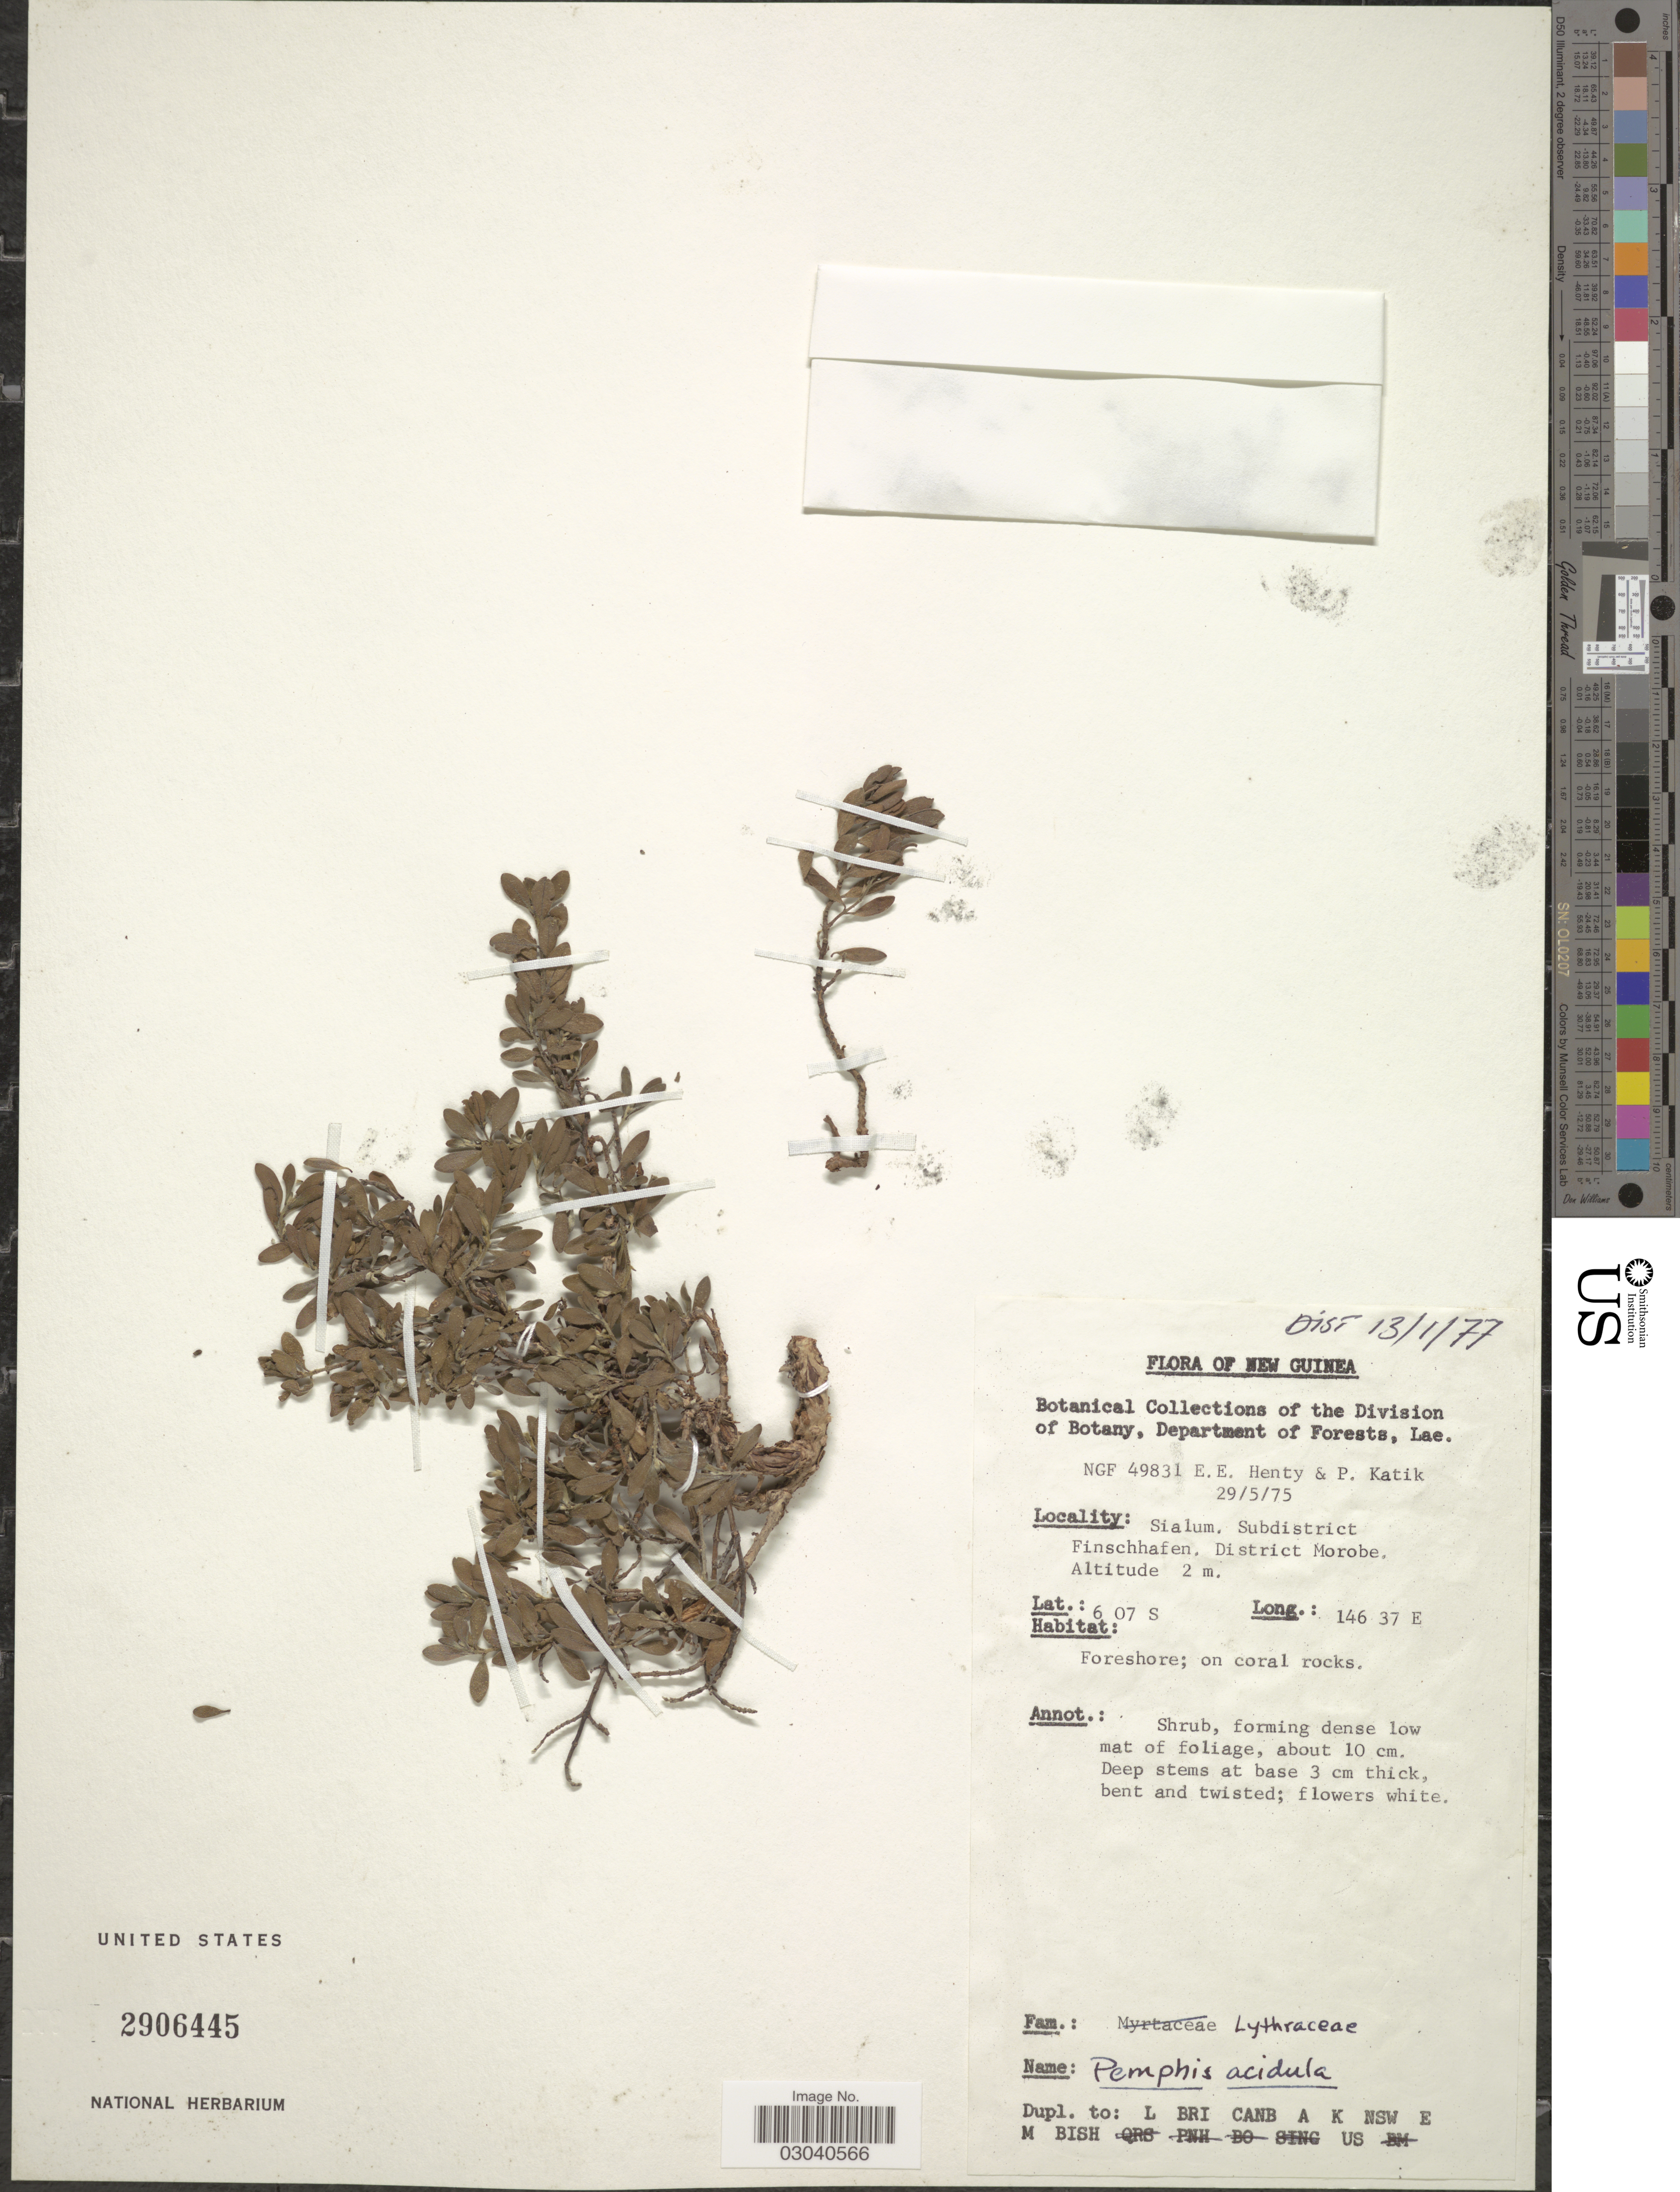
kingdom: Plantae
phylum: Tracheophyta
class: Magnoliopsida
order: Myrtales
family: Lythraceae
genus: Pemphis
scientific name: Pemphis acidula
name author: J.R. Forst. & G. Forst.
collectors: E. Henty & P. Katik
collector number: NGF49831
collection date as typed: Transcribed d/m/y: 29/5/75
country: Papua New Guinea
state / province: Morobe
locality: New Guinea. Sialum, Subdistrict Finschlafen, District Morobe.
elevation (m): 2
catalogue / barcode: US 2906445